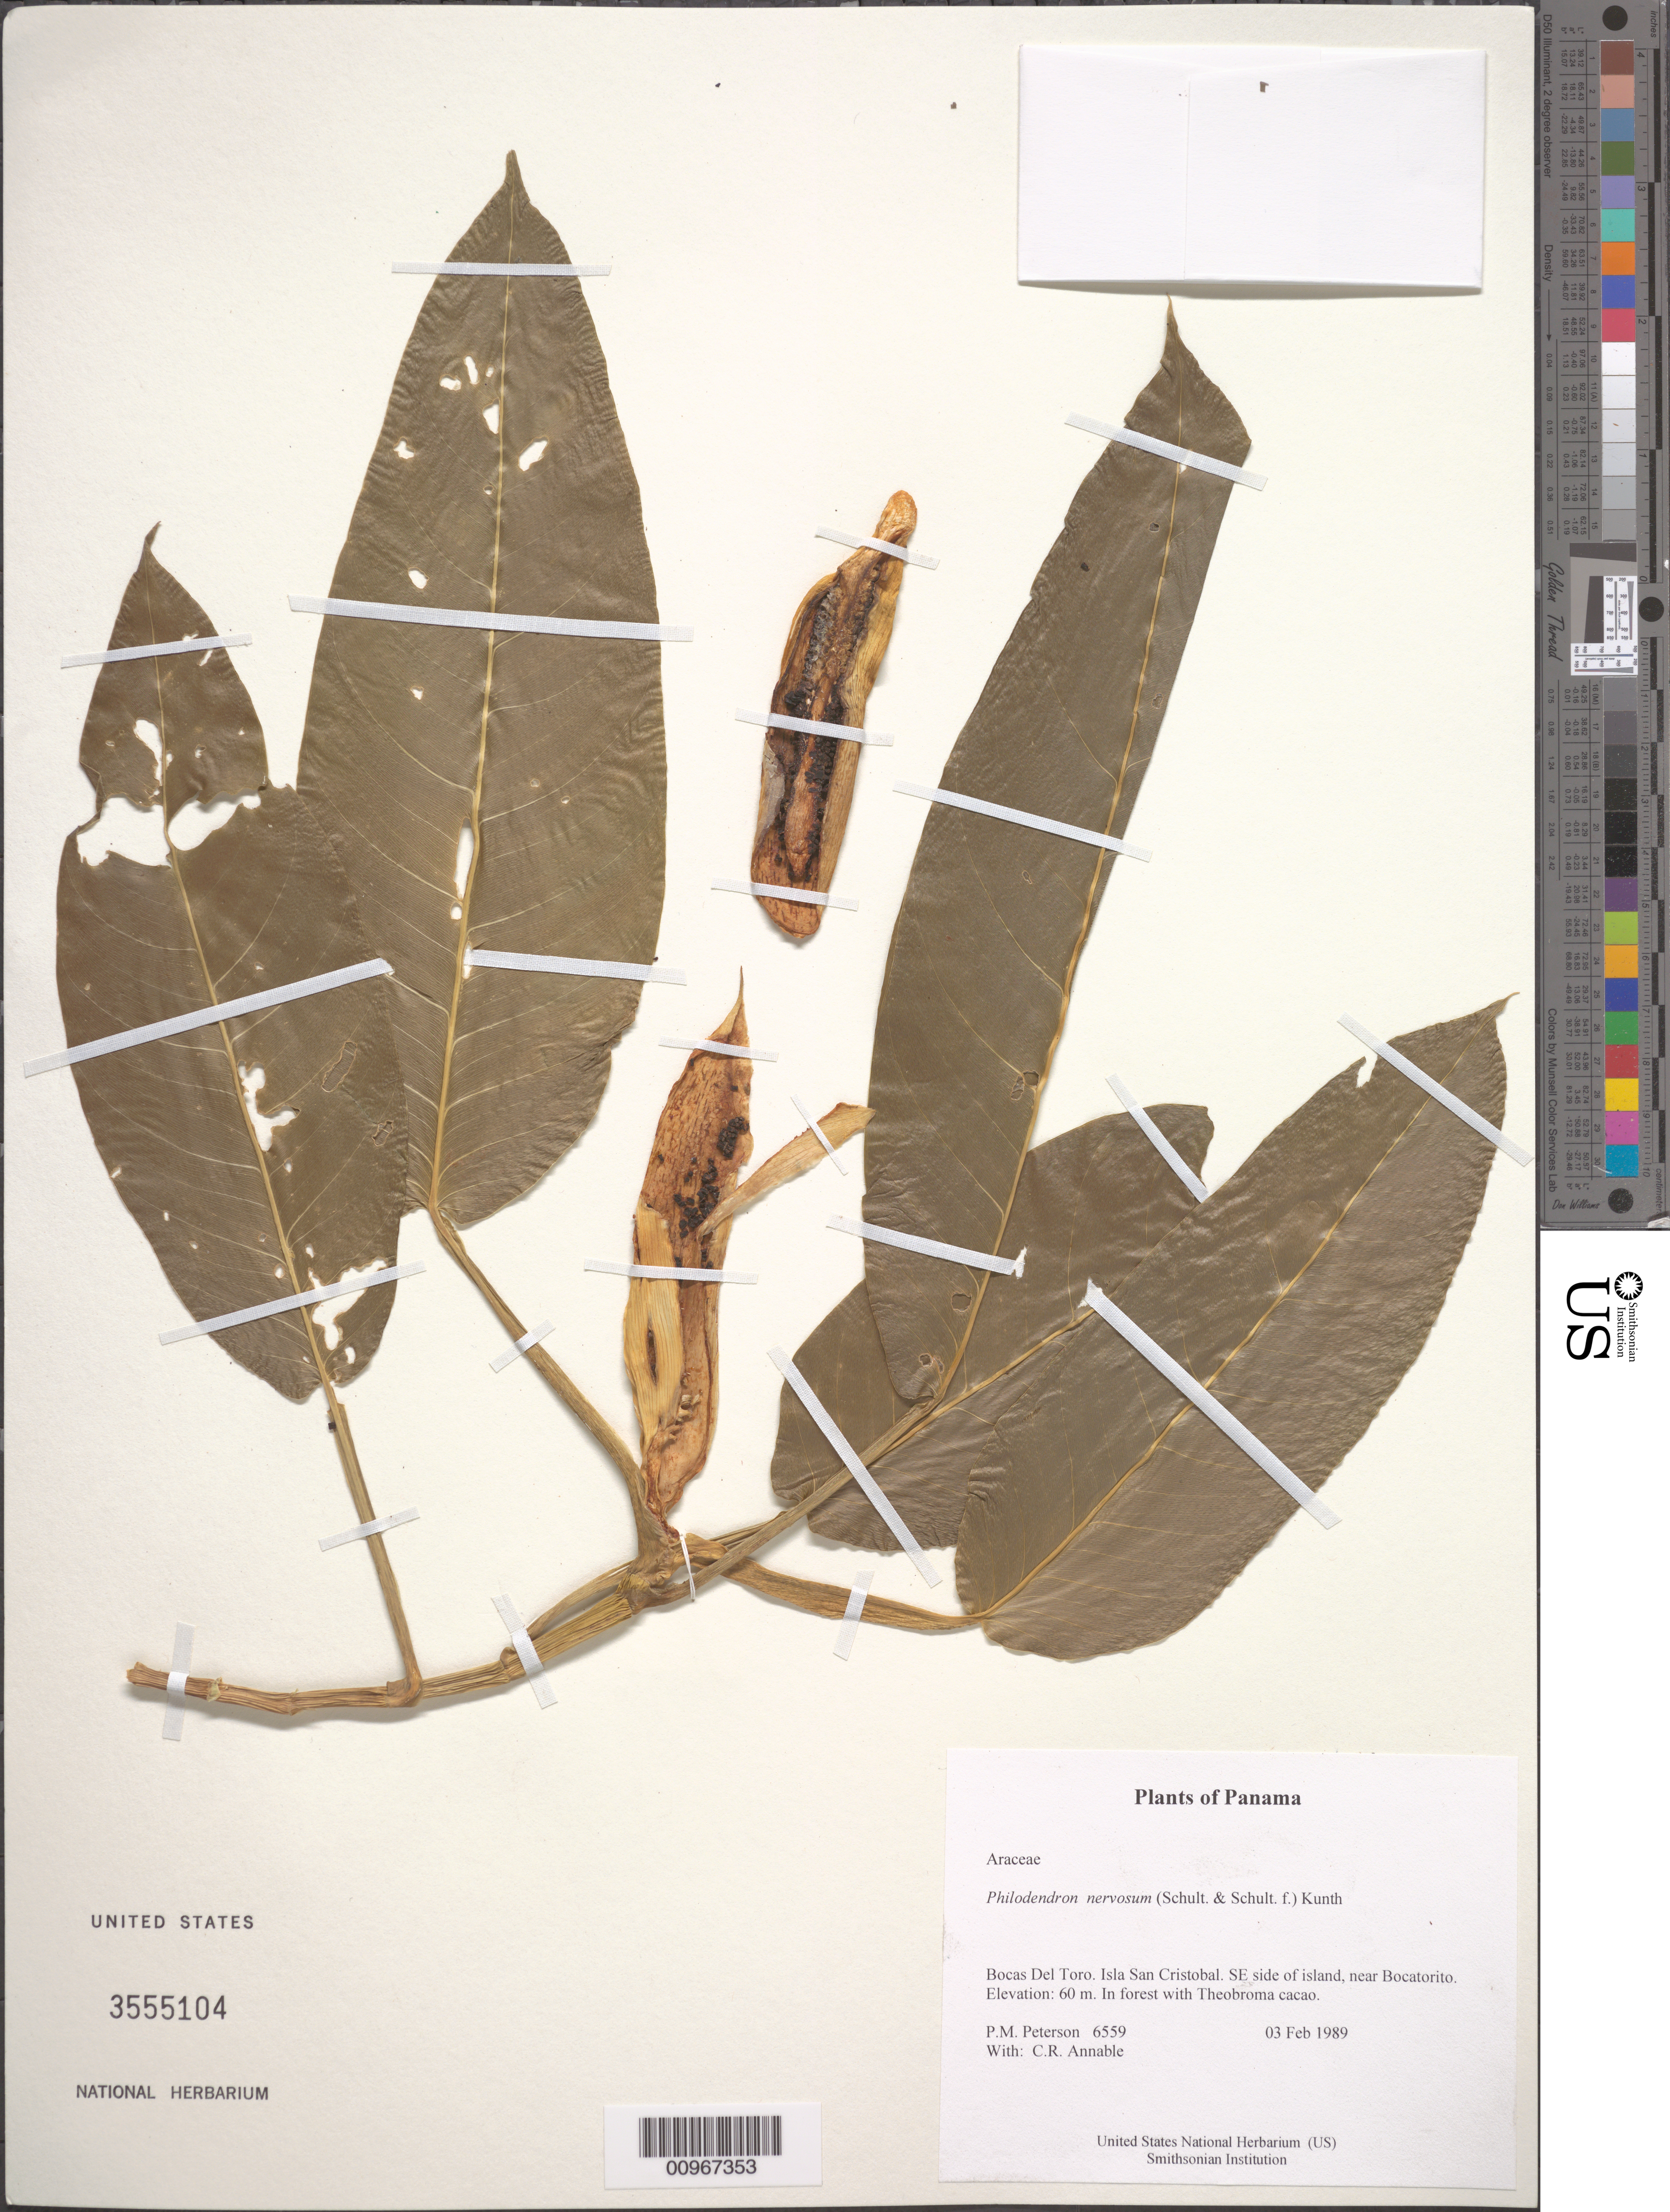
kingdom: Plantae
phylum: Tracheophyta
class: Liliopsida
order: Alismatales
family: Araceae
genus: Philodendron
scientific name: Philodendron nervosum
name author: (Schult. & Schult. f.) Kunth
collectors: P. M. Peterson & C. R. Annable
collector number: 06559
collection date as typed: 03 Feb 1989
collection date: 1989-02-03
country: Panama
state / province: Bocas del Toro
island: San Cristobal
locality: SE side of island, near Bocatorito.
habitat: In forest with Theobroma cacao.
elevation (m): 60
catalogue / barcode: US 3555104